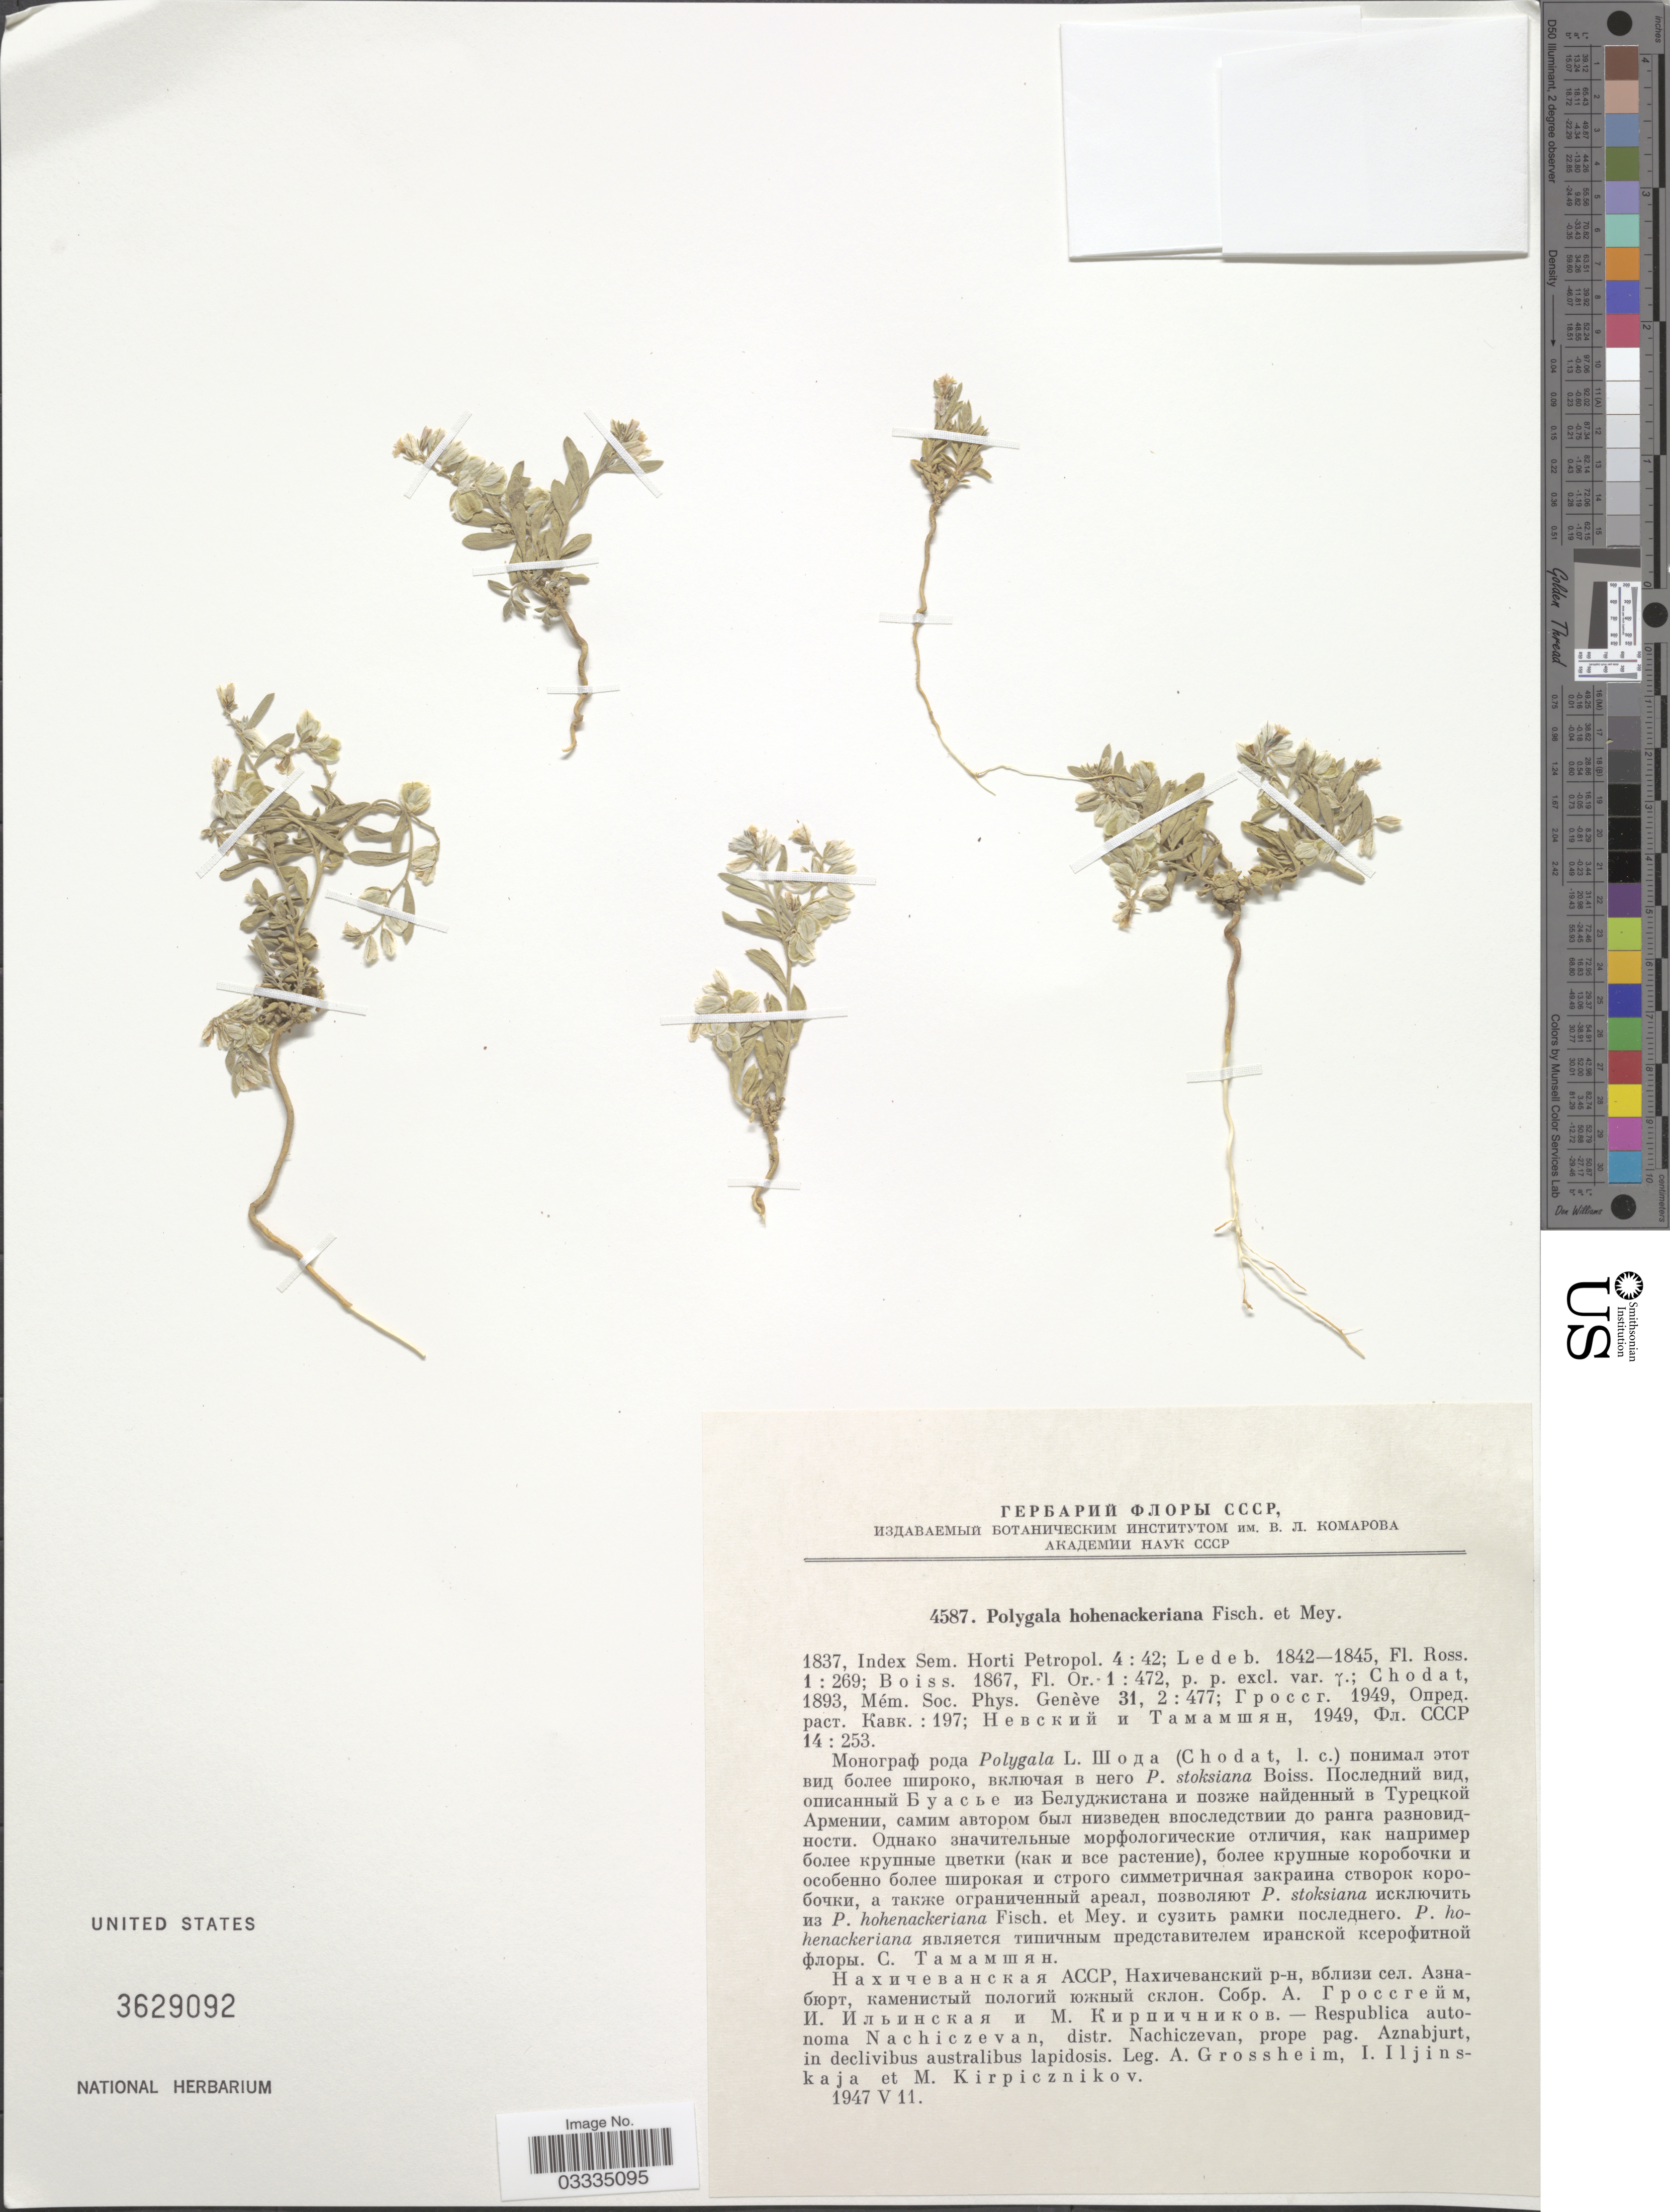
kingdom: Plantae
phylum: Tracheophyta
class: Magnoliopsida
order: Fabales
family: Polygalaceae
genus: Polygala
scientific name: Polygala hohenackerana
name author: Fisch.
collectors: A. Grossheim, I. Iljinskaja & M. Kirpicznikov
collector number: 4587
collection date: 1947-05-11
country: Azerbaijan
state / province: Nakhchivan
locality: X. Respublica autonoma Nachiczevan, distr. Nachiczevan, prope pag. Aznabjurt.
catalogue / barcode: US 3629092